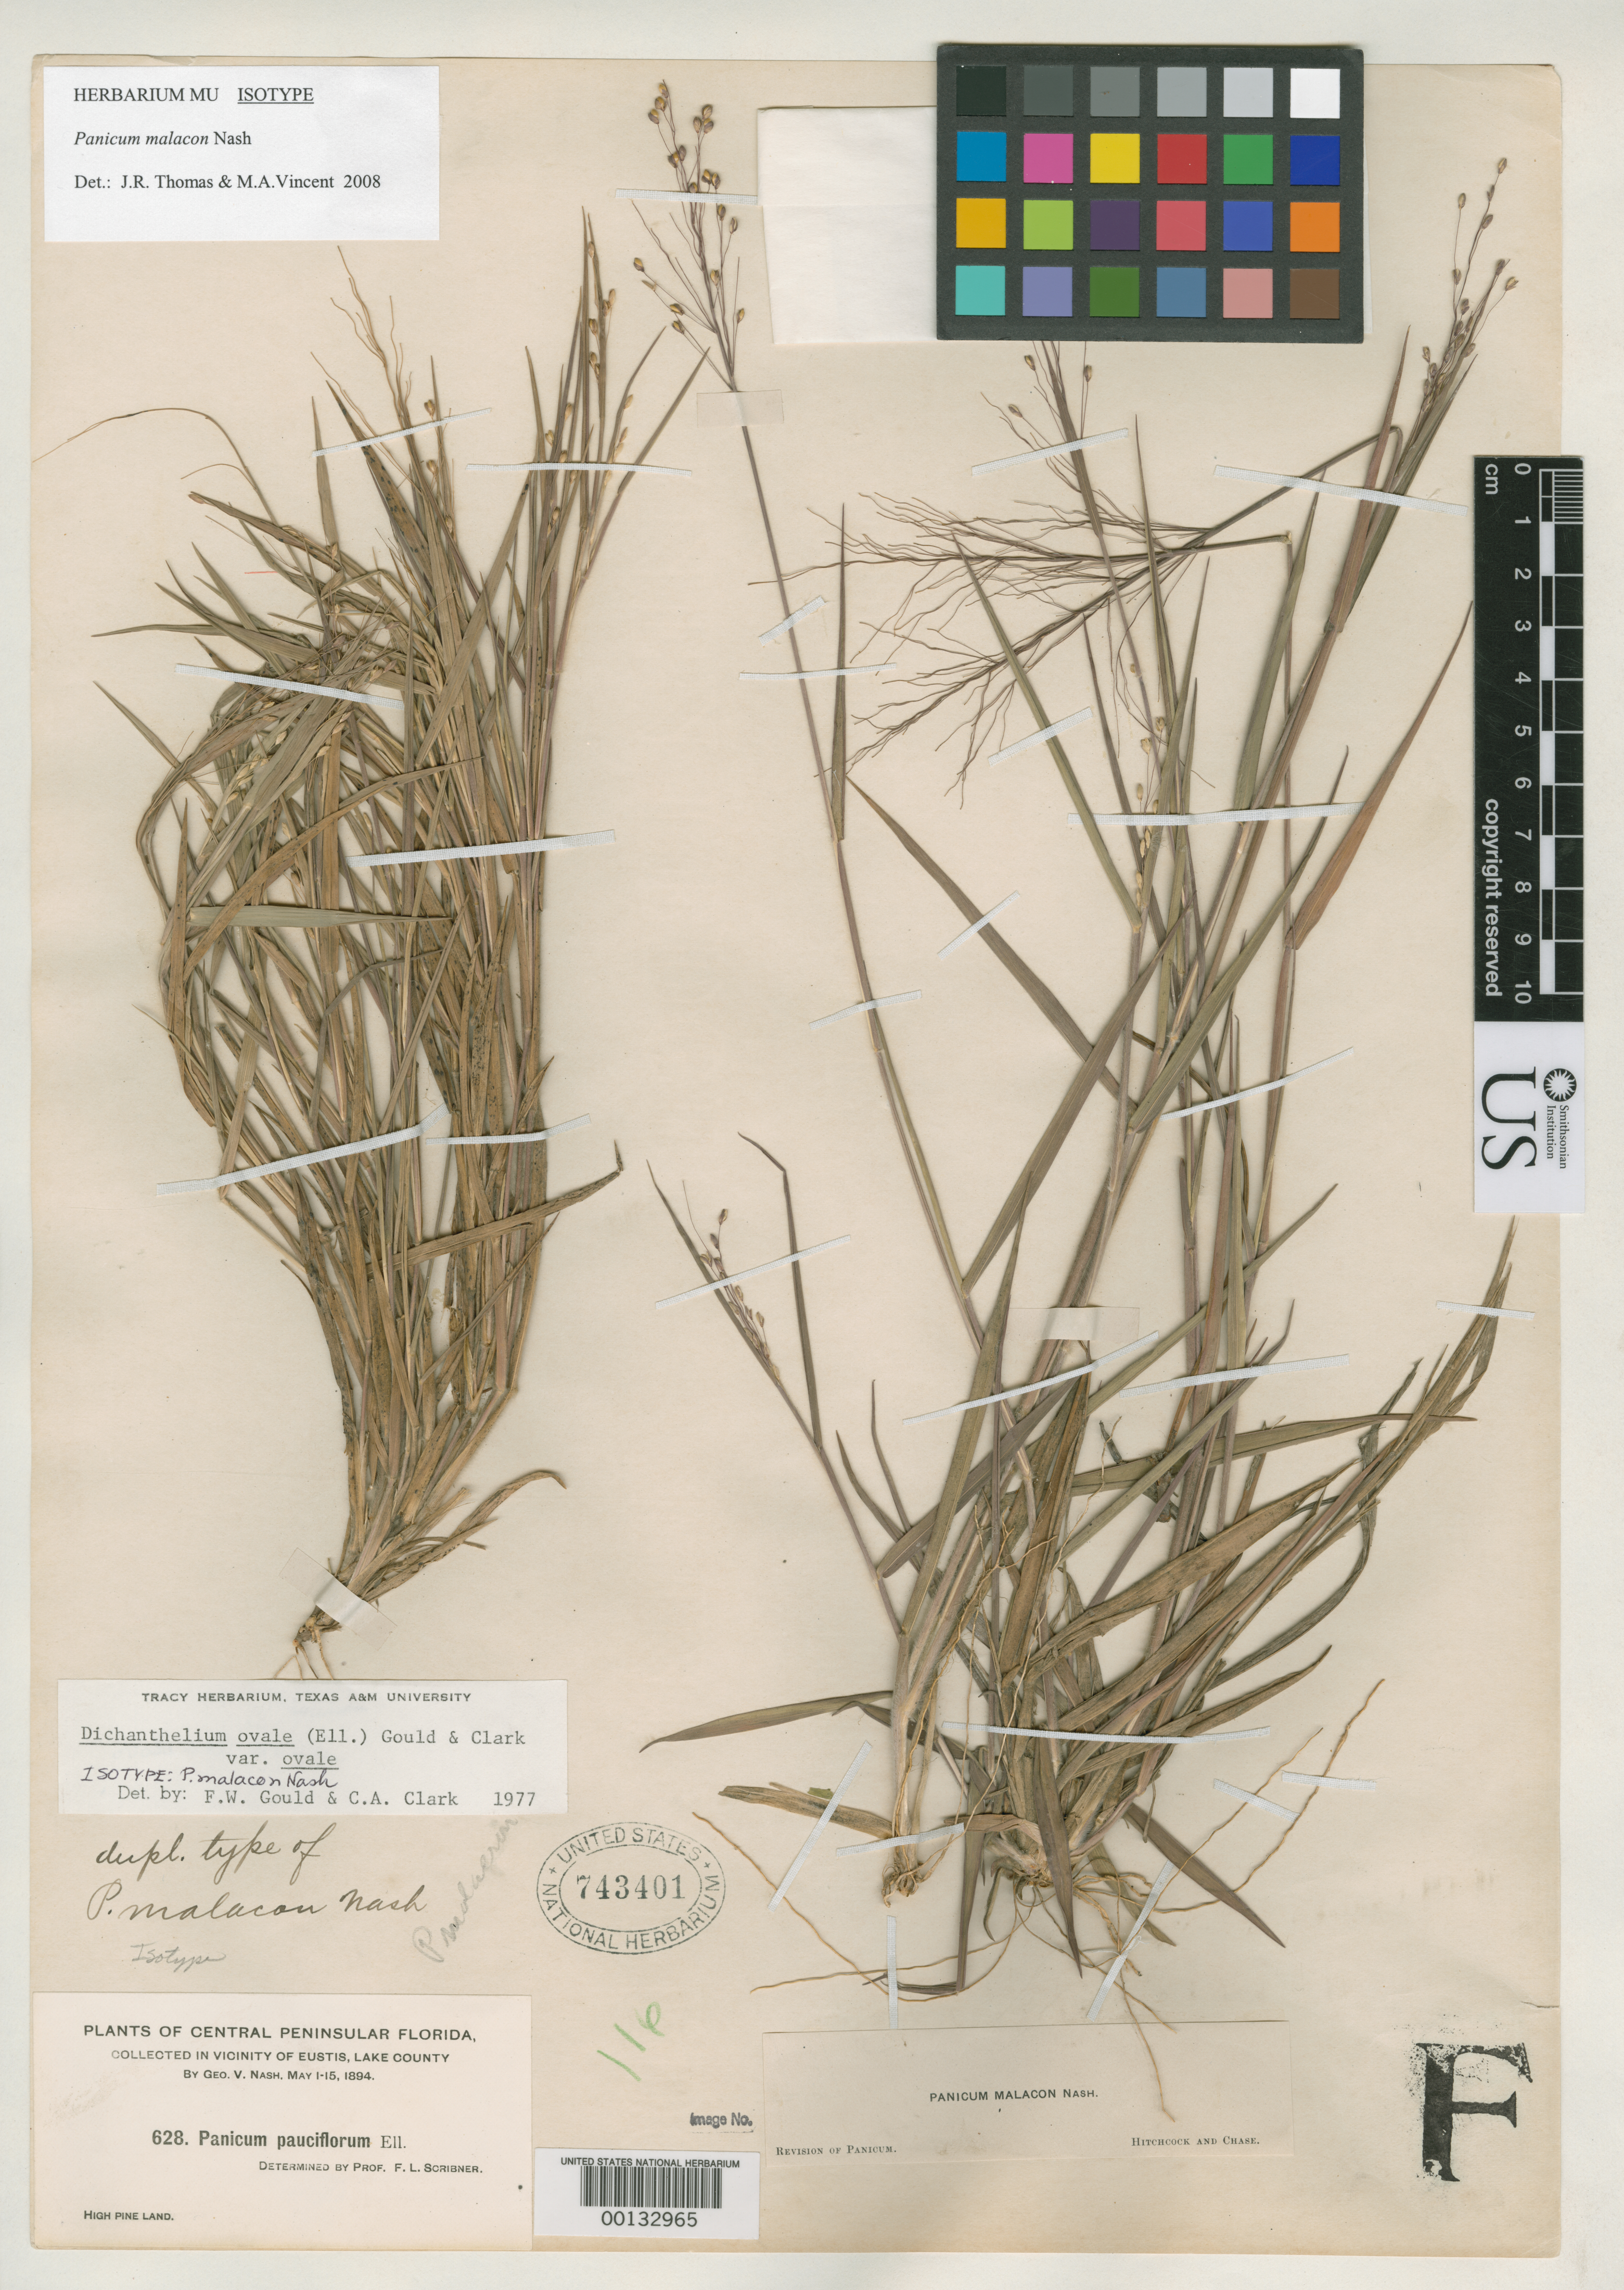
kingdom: Plantae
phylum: Tracheophyta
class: Liliopsida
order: Poales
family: Poaceae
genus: Panicum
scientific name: Panicum malacon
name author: Nash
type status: Isotype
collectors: G. V. Nash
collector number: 628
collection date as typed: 01 May 1894 to 15 May 1894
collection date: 1894-05-01/1894-05-15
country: United States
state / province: Florida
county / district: Lake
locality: Vicinity of Eustis, Lake County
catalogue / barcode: US 743401